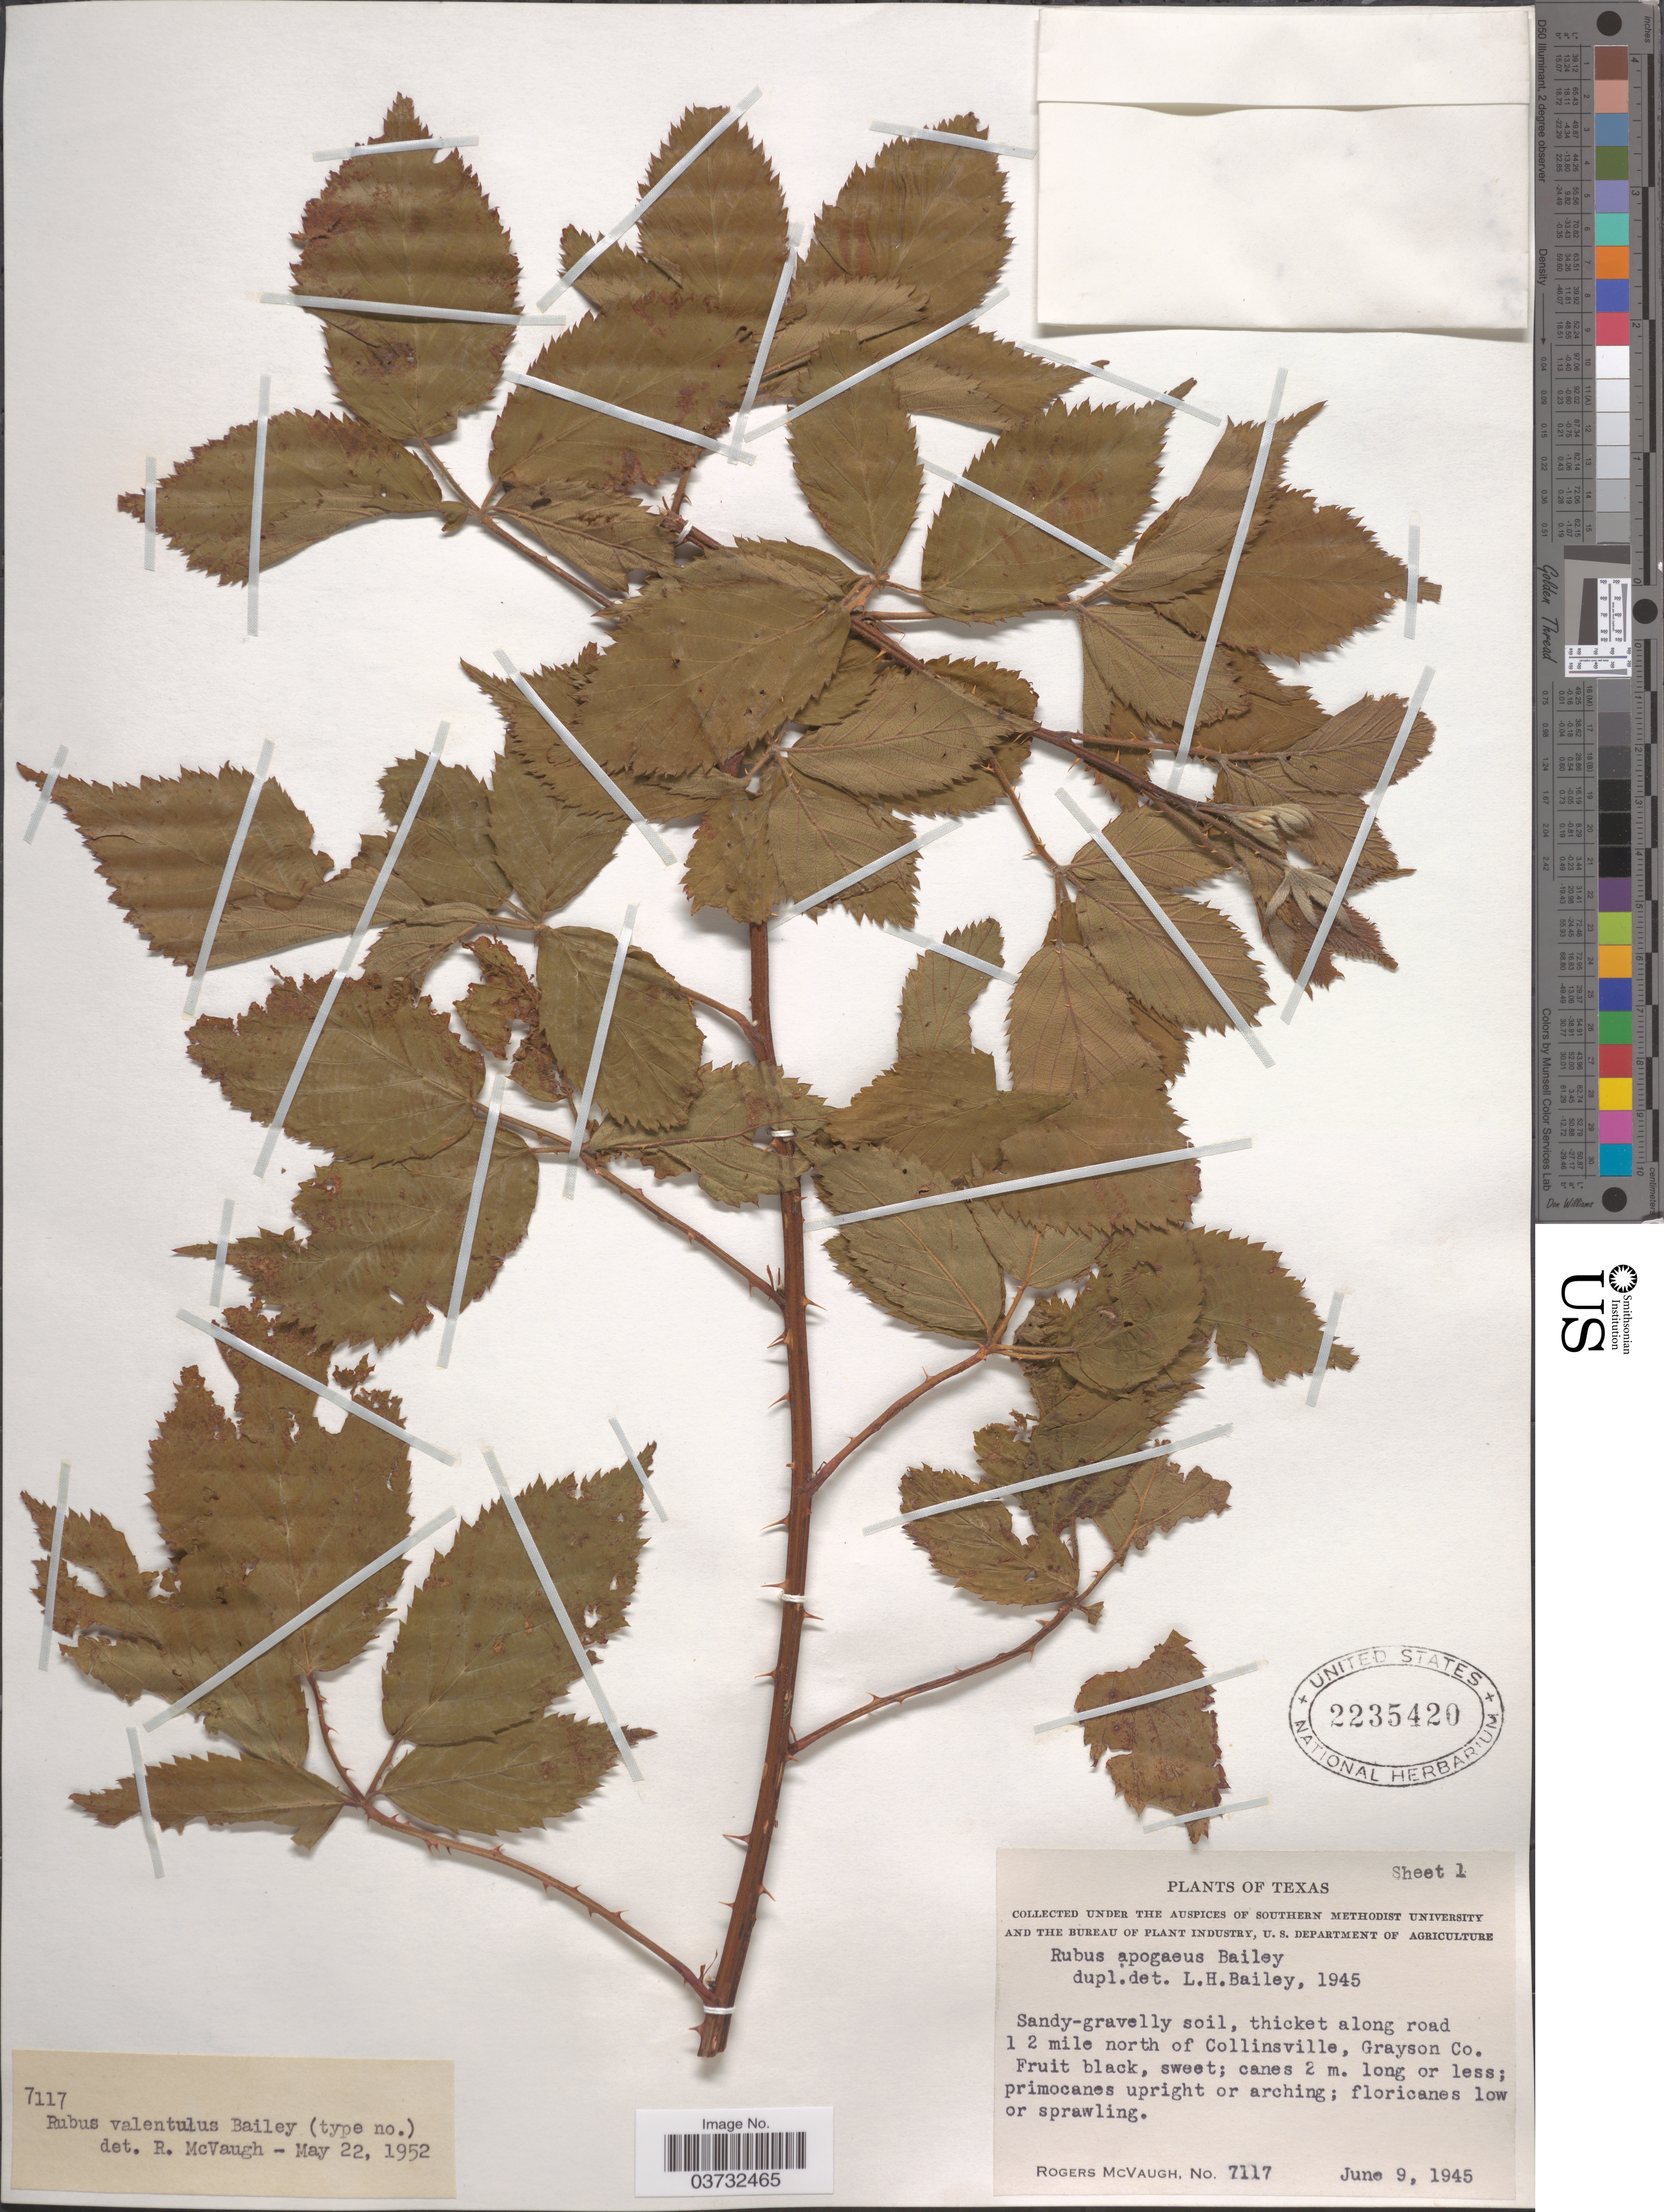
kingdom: Plantae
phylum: Tracheophyta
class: Magnoliopsida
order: Rosales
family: Rosaceae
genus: Rubus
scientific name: Rubus valentulus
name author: L.H. Bailey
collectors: R. McVaugh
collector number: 7117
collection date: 1945-06-09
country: United States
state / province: Texas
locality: Thicket along road 1 2 mile north of Collinsville, Grayson Co.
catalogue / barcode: US 2235420